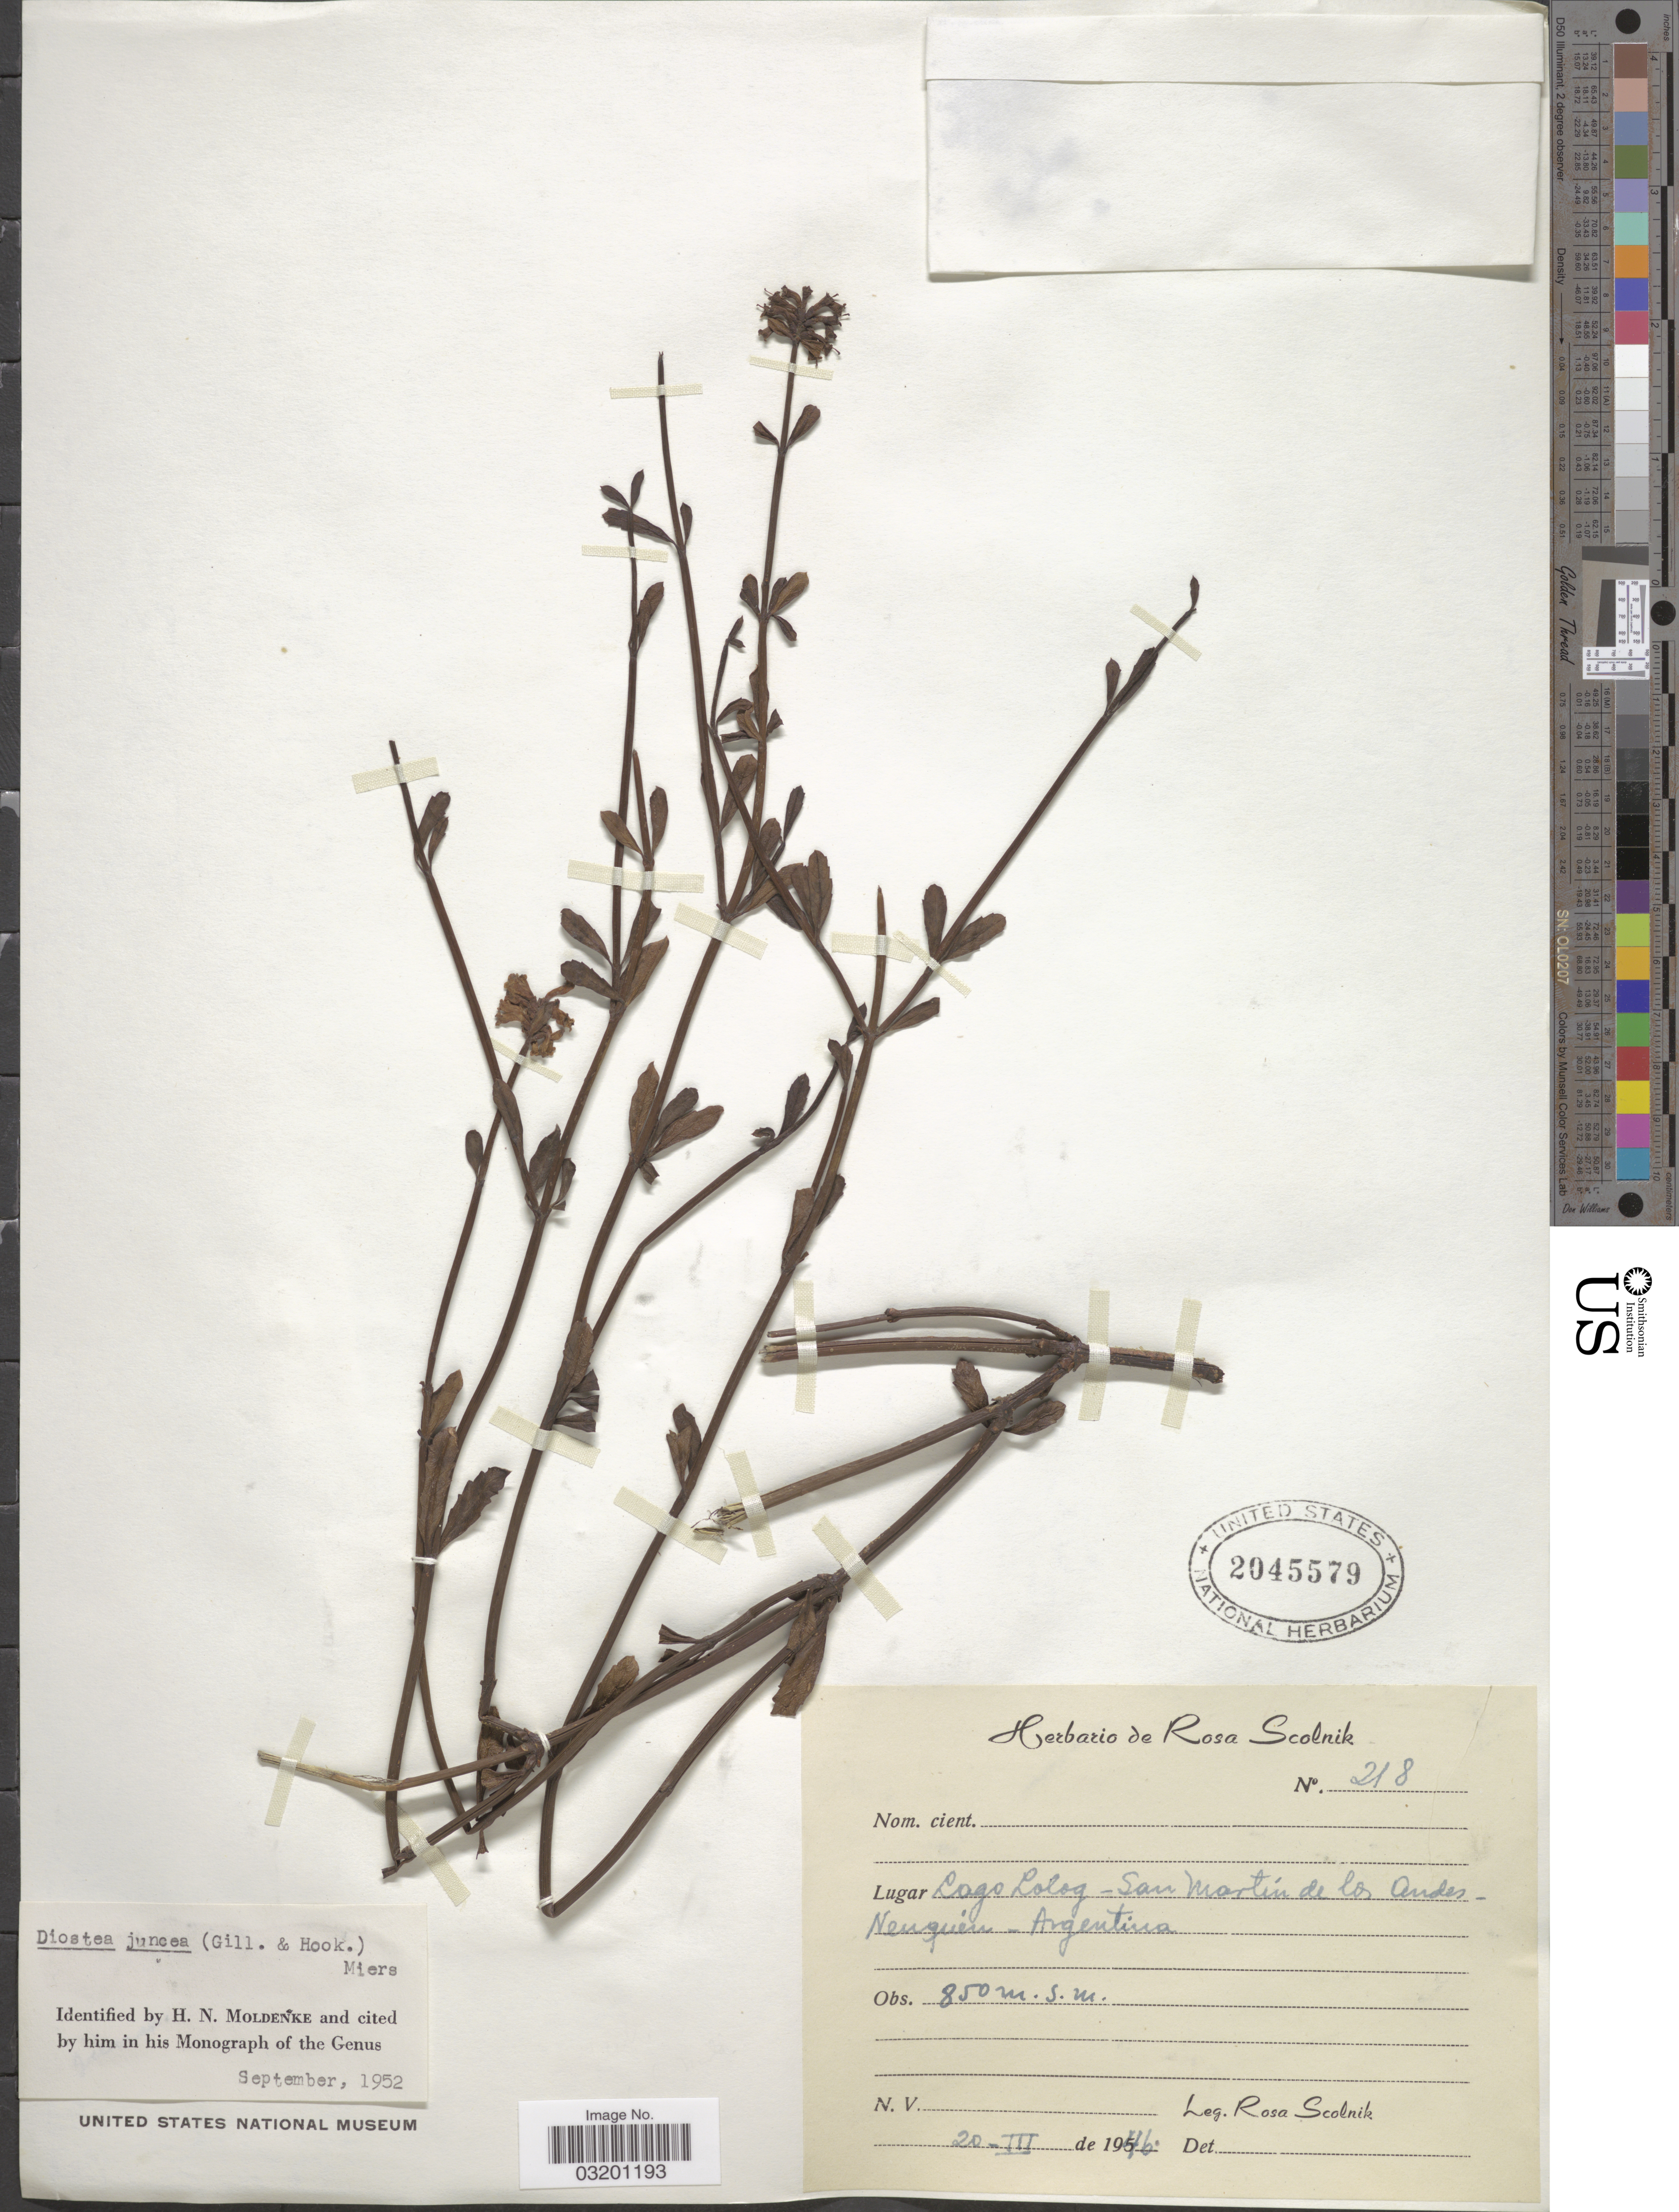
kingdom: Plantae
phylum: Tracheophyta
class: Magnoliopsida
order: Lamiales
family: Verbenaceae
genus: Baillonia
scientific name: Baillonia juncea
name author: Benth.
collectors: R. Scolnik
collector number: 218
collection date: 1946-03-20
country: Argentina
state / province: Neuquen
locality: Lago Lolog-San Martín de los Andes.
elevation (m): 850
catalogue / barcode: US 2045579